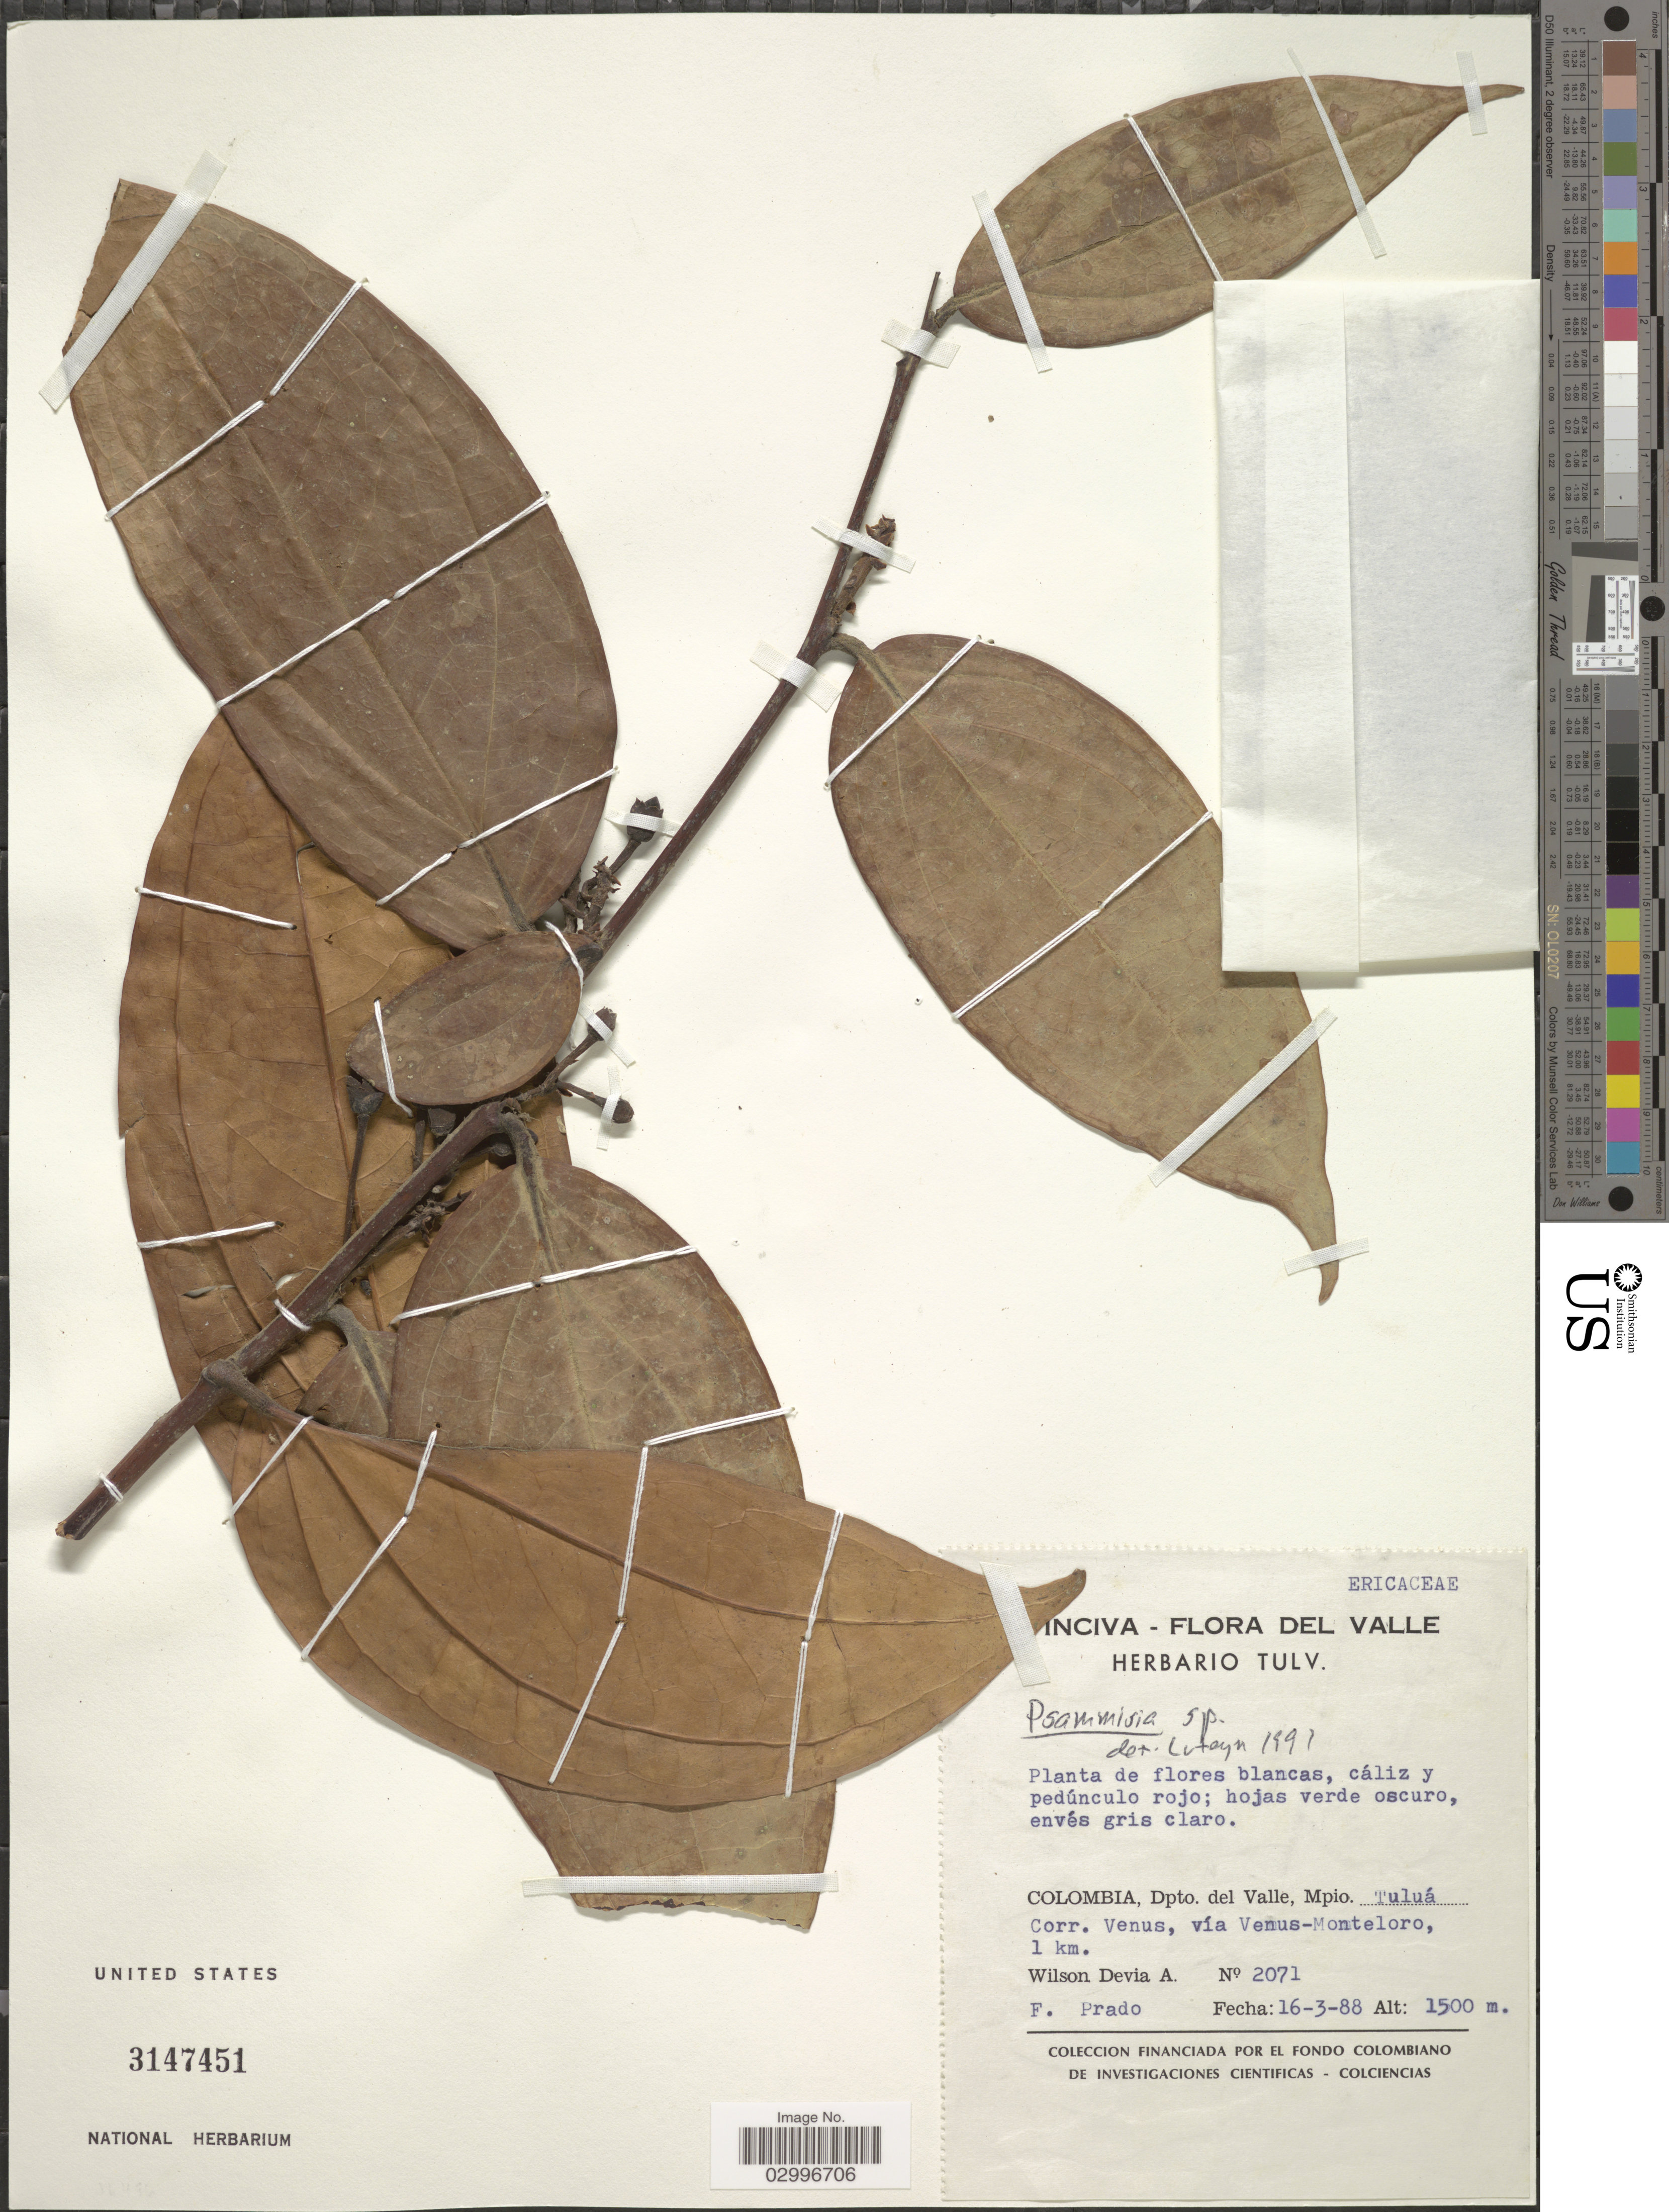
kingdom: Plantae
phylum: Tracheophyta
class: Magnoliopsida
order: Ericales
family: Ericaceae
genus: Psammisia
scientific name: Psammisia sp.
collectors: W. Devia A. & F. Prado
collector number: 2071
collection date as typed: Transcribed d/m/y: 16/3/88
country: Colombia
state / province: Valle del Cauca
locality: Dpto. del Valle, Mpio. Tuluá Corr. Venus, vía Venus-Monteloro, 1 km.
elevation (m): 1500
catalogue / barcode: US 3147451